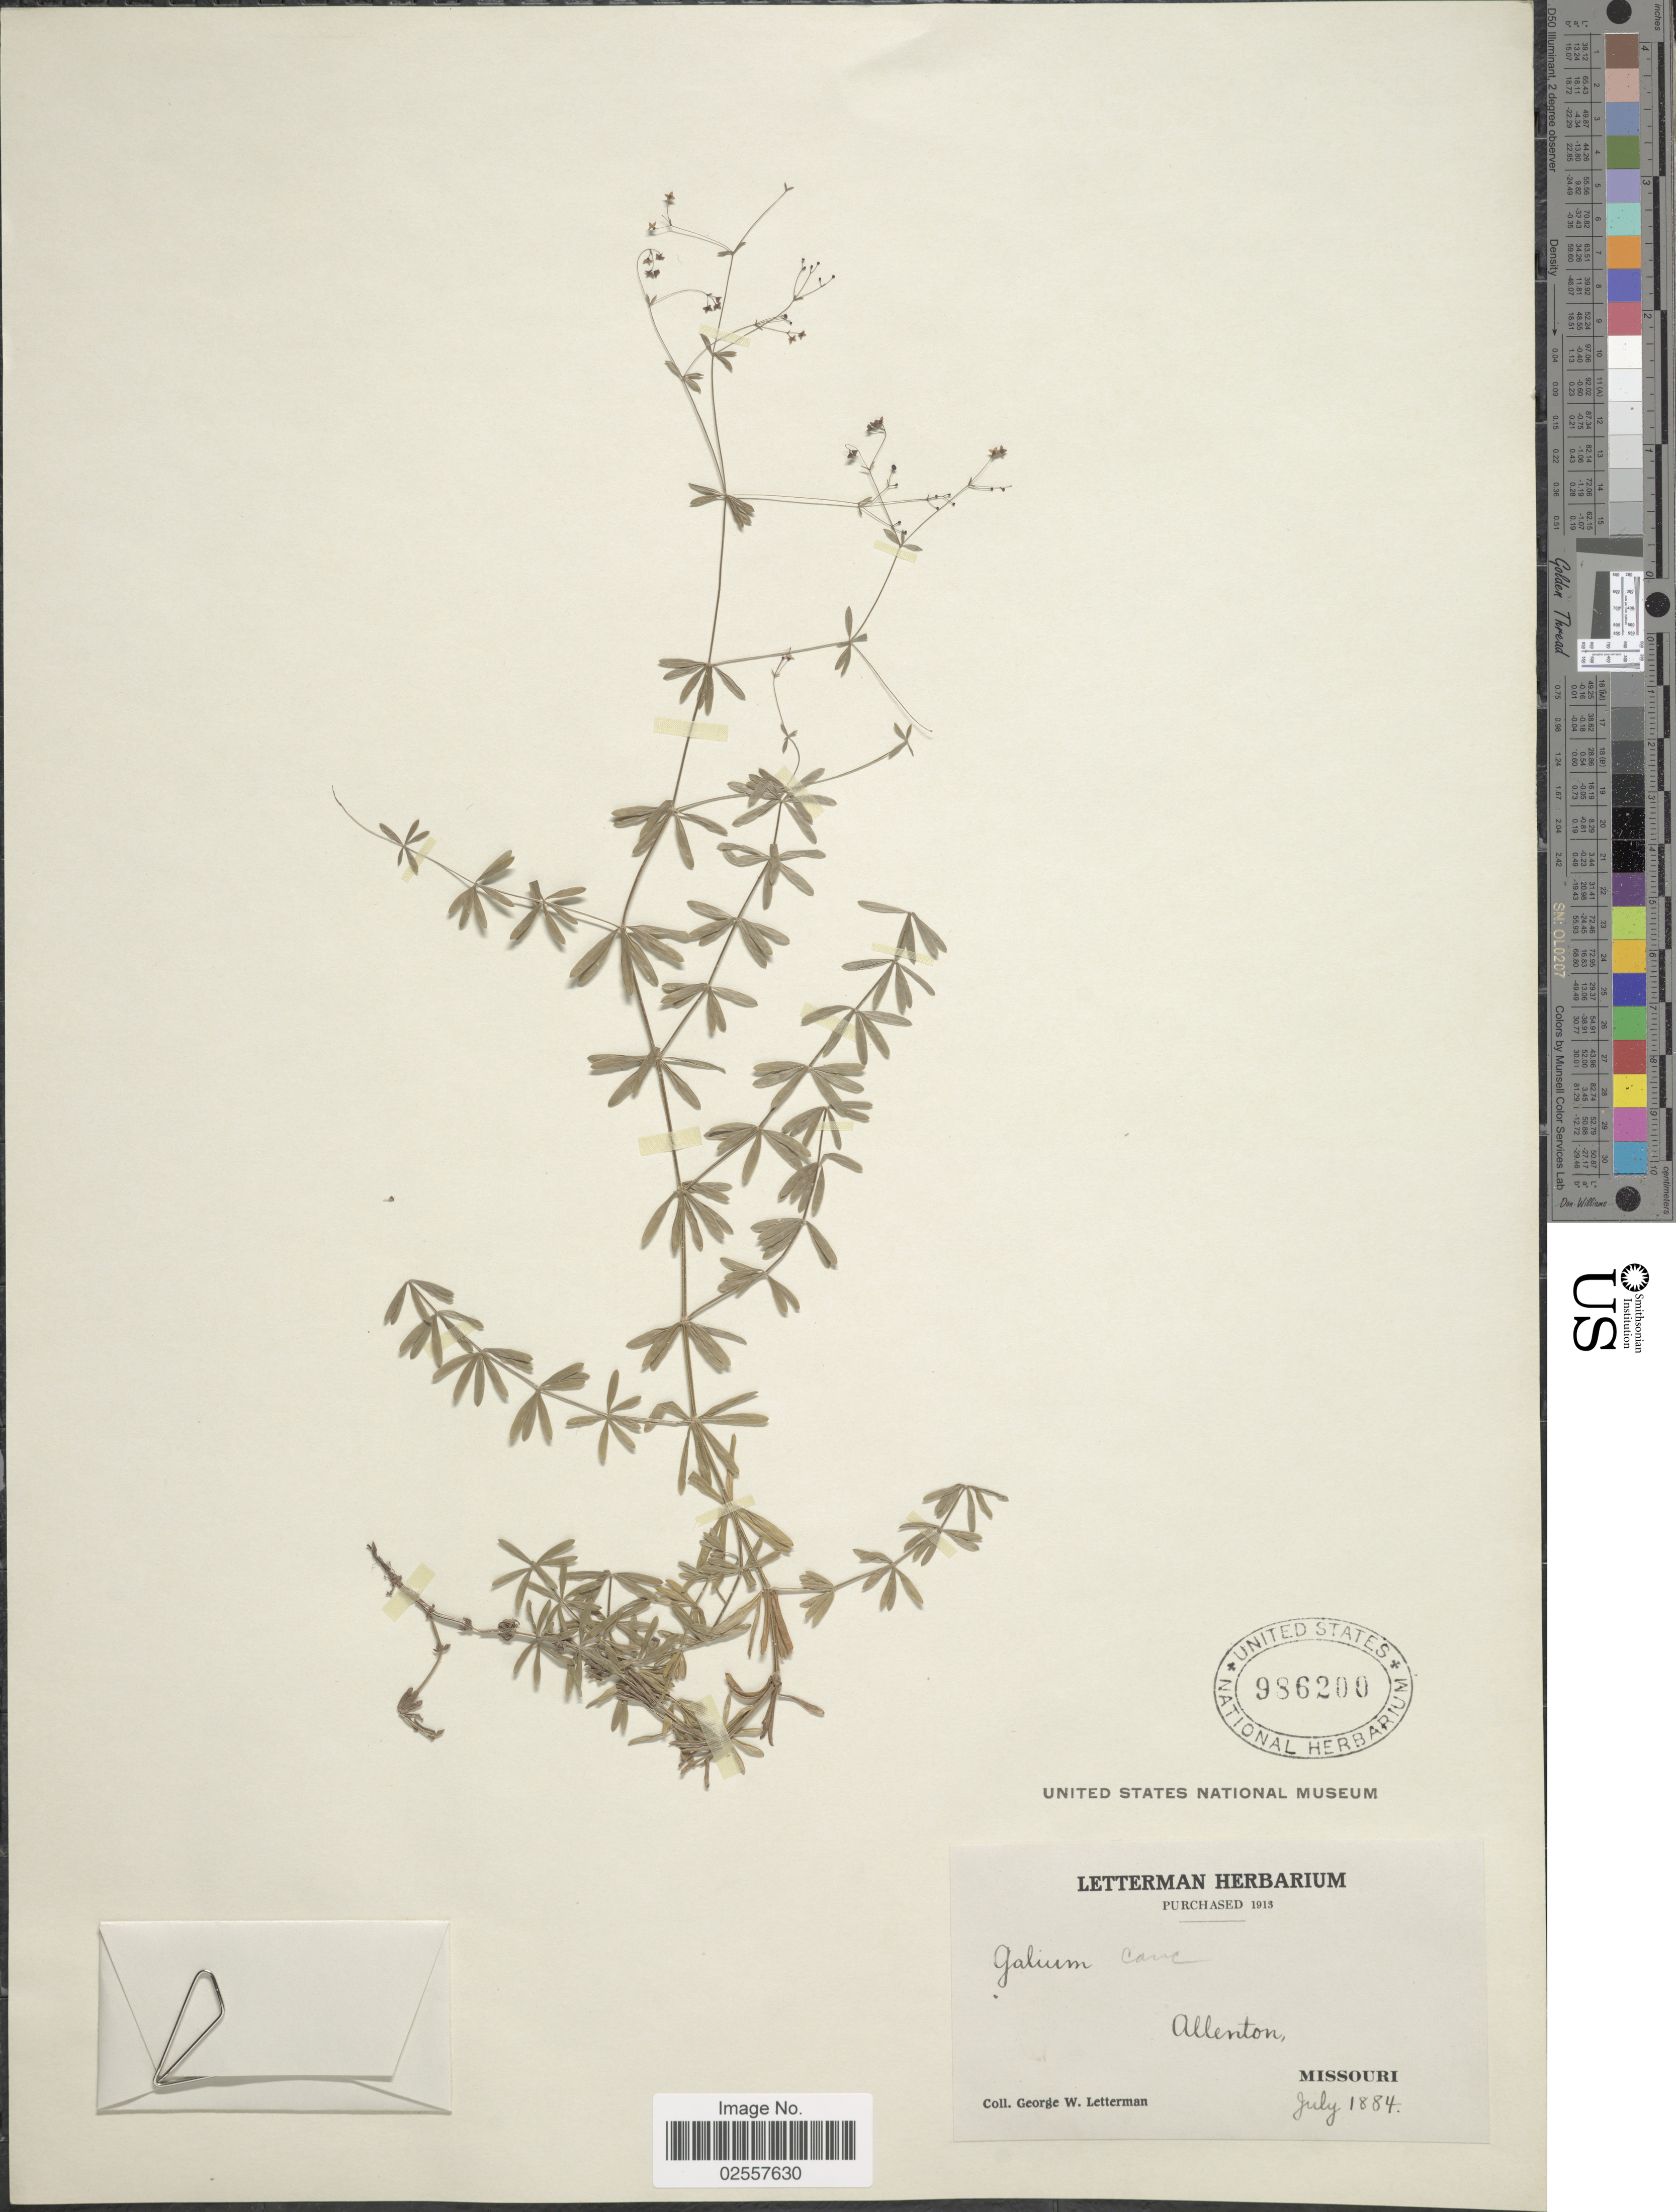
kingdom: Plantae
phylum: Tracheophyta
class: Magnoliopsida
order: Gentianales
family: Rubiaceae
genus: Galium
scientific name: Galium concinnum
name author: Torr. & A. Gray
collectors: G. W. Letterman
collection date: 1884-07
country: United States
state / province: Missouri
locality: Allenton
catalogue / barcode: US 986200